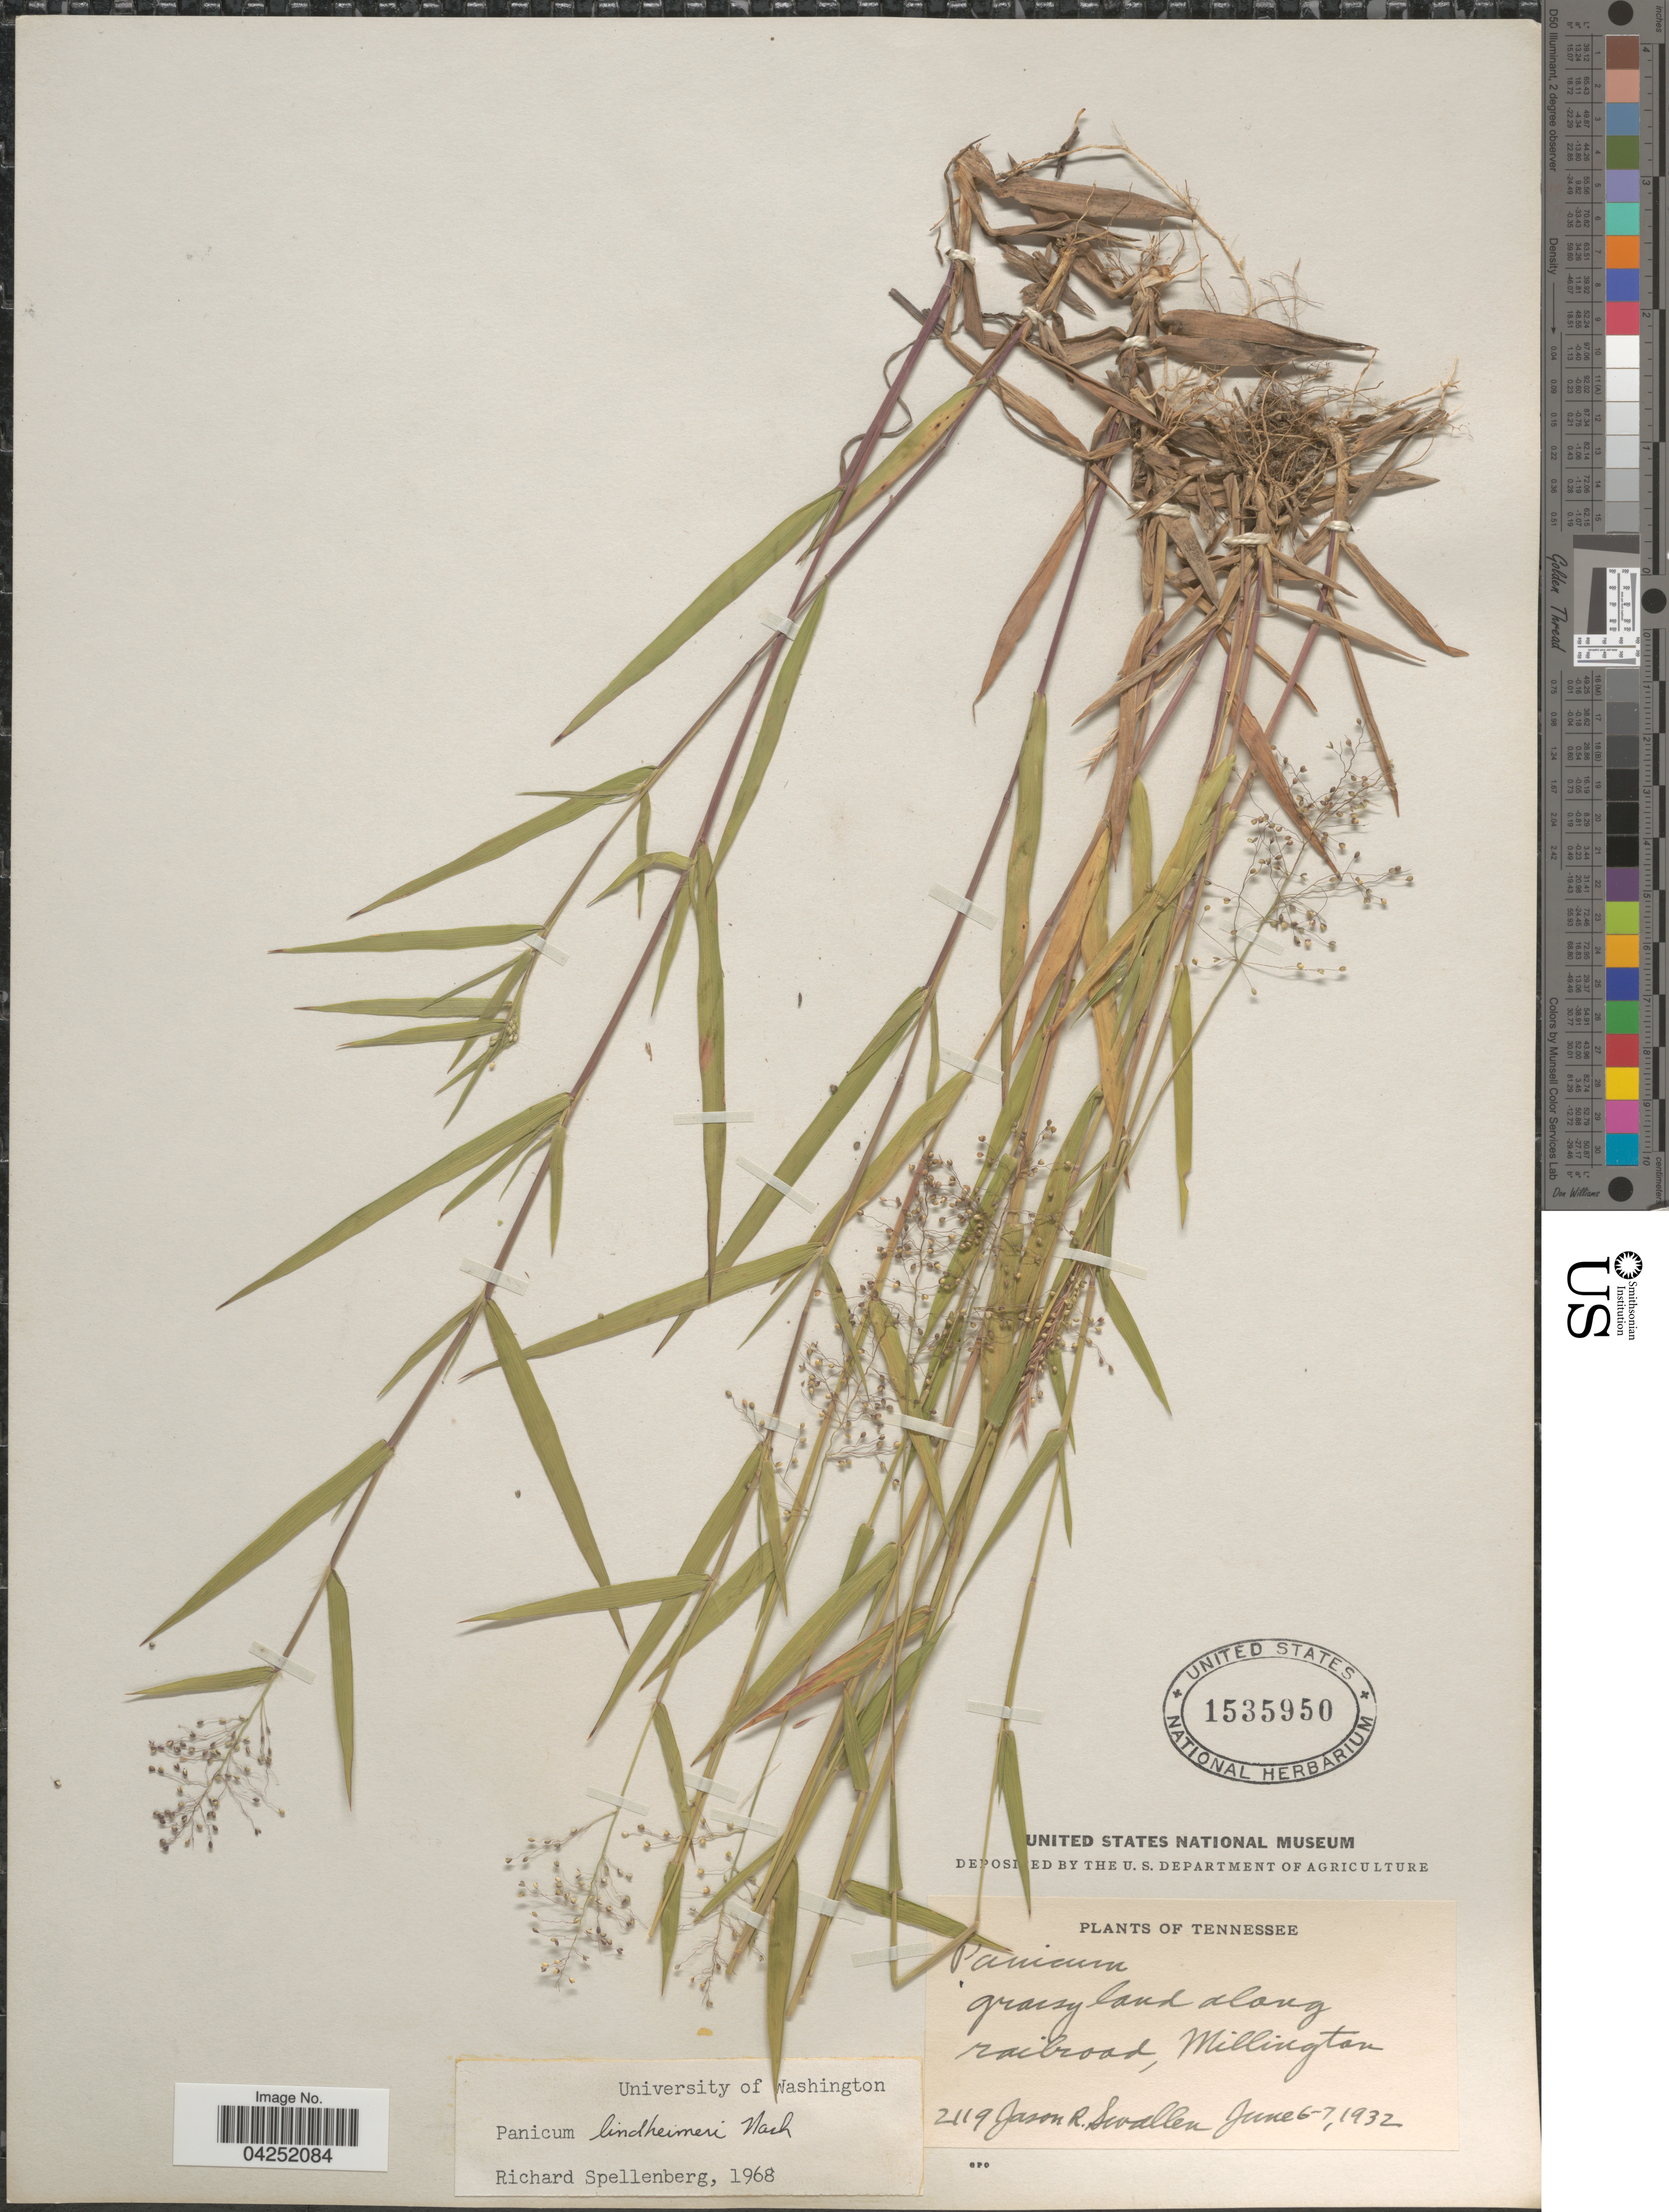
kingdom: Plantae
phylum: Tracheophyta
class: Liliopsida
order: Poales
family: Poaceae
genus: Dichanthelium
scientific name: Dichanthelium acuminatum var. lindheimeri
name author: (Nash) Gould & C.A. Clark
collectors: J. R. Swallen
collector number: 2119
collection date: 1932-06-06/1932-06-07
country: United States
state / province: Tennessee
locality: Grassy land along railroad, Millington.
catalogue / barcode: US 1535950